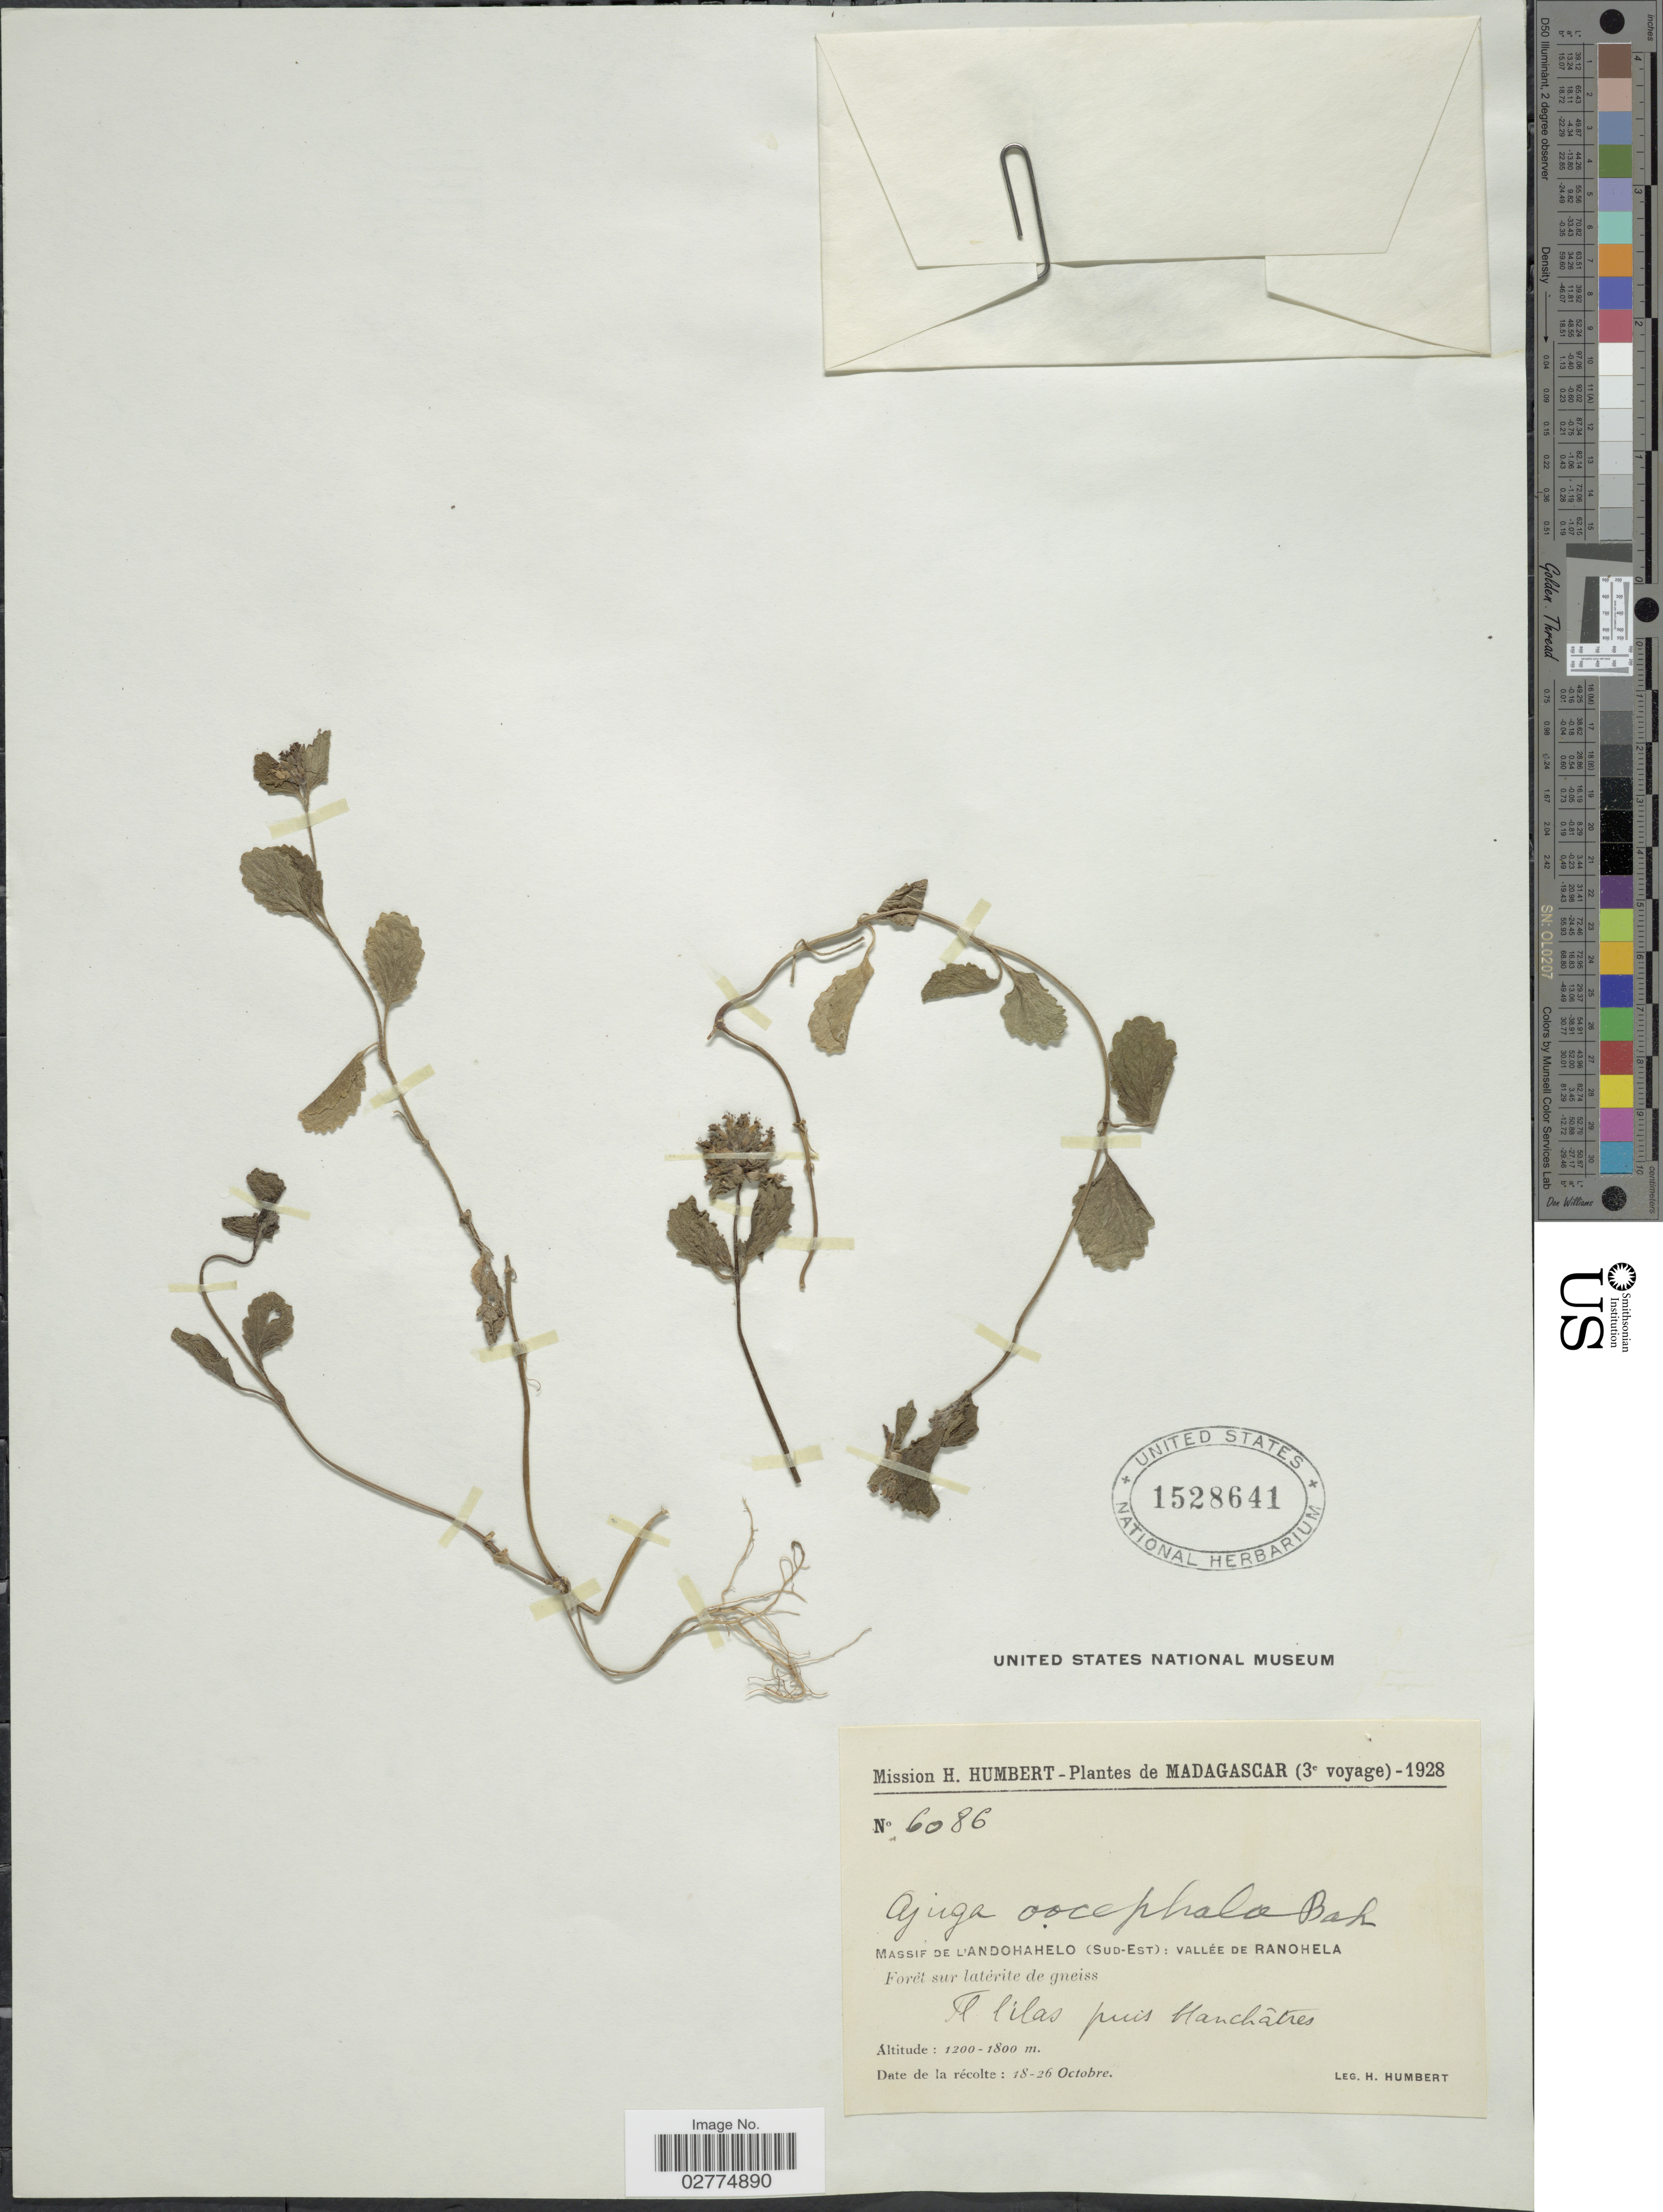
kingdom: Plantae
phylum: Tracheophyta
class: Magnoliopsida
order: Lamiales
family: Lamiaceae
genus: Ajuga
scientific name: Ajuga oocephala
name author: Baker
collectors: H. Humbert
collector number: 6086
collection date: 1928-10-18/1928-10-26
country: Madagascar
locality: Massif de L'Andohahelo (Sud-Est), Vallée de Ranohela.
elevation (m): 1200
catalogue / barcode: US 1528641